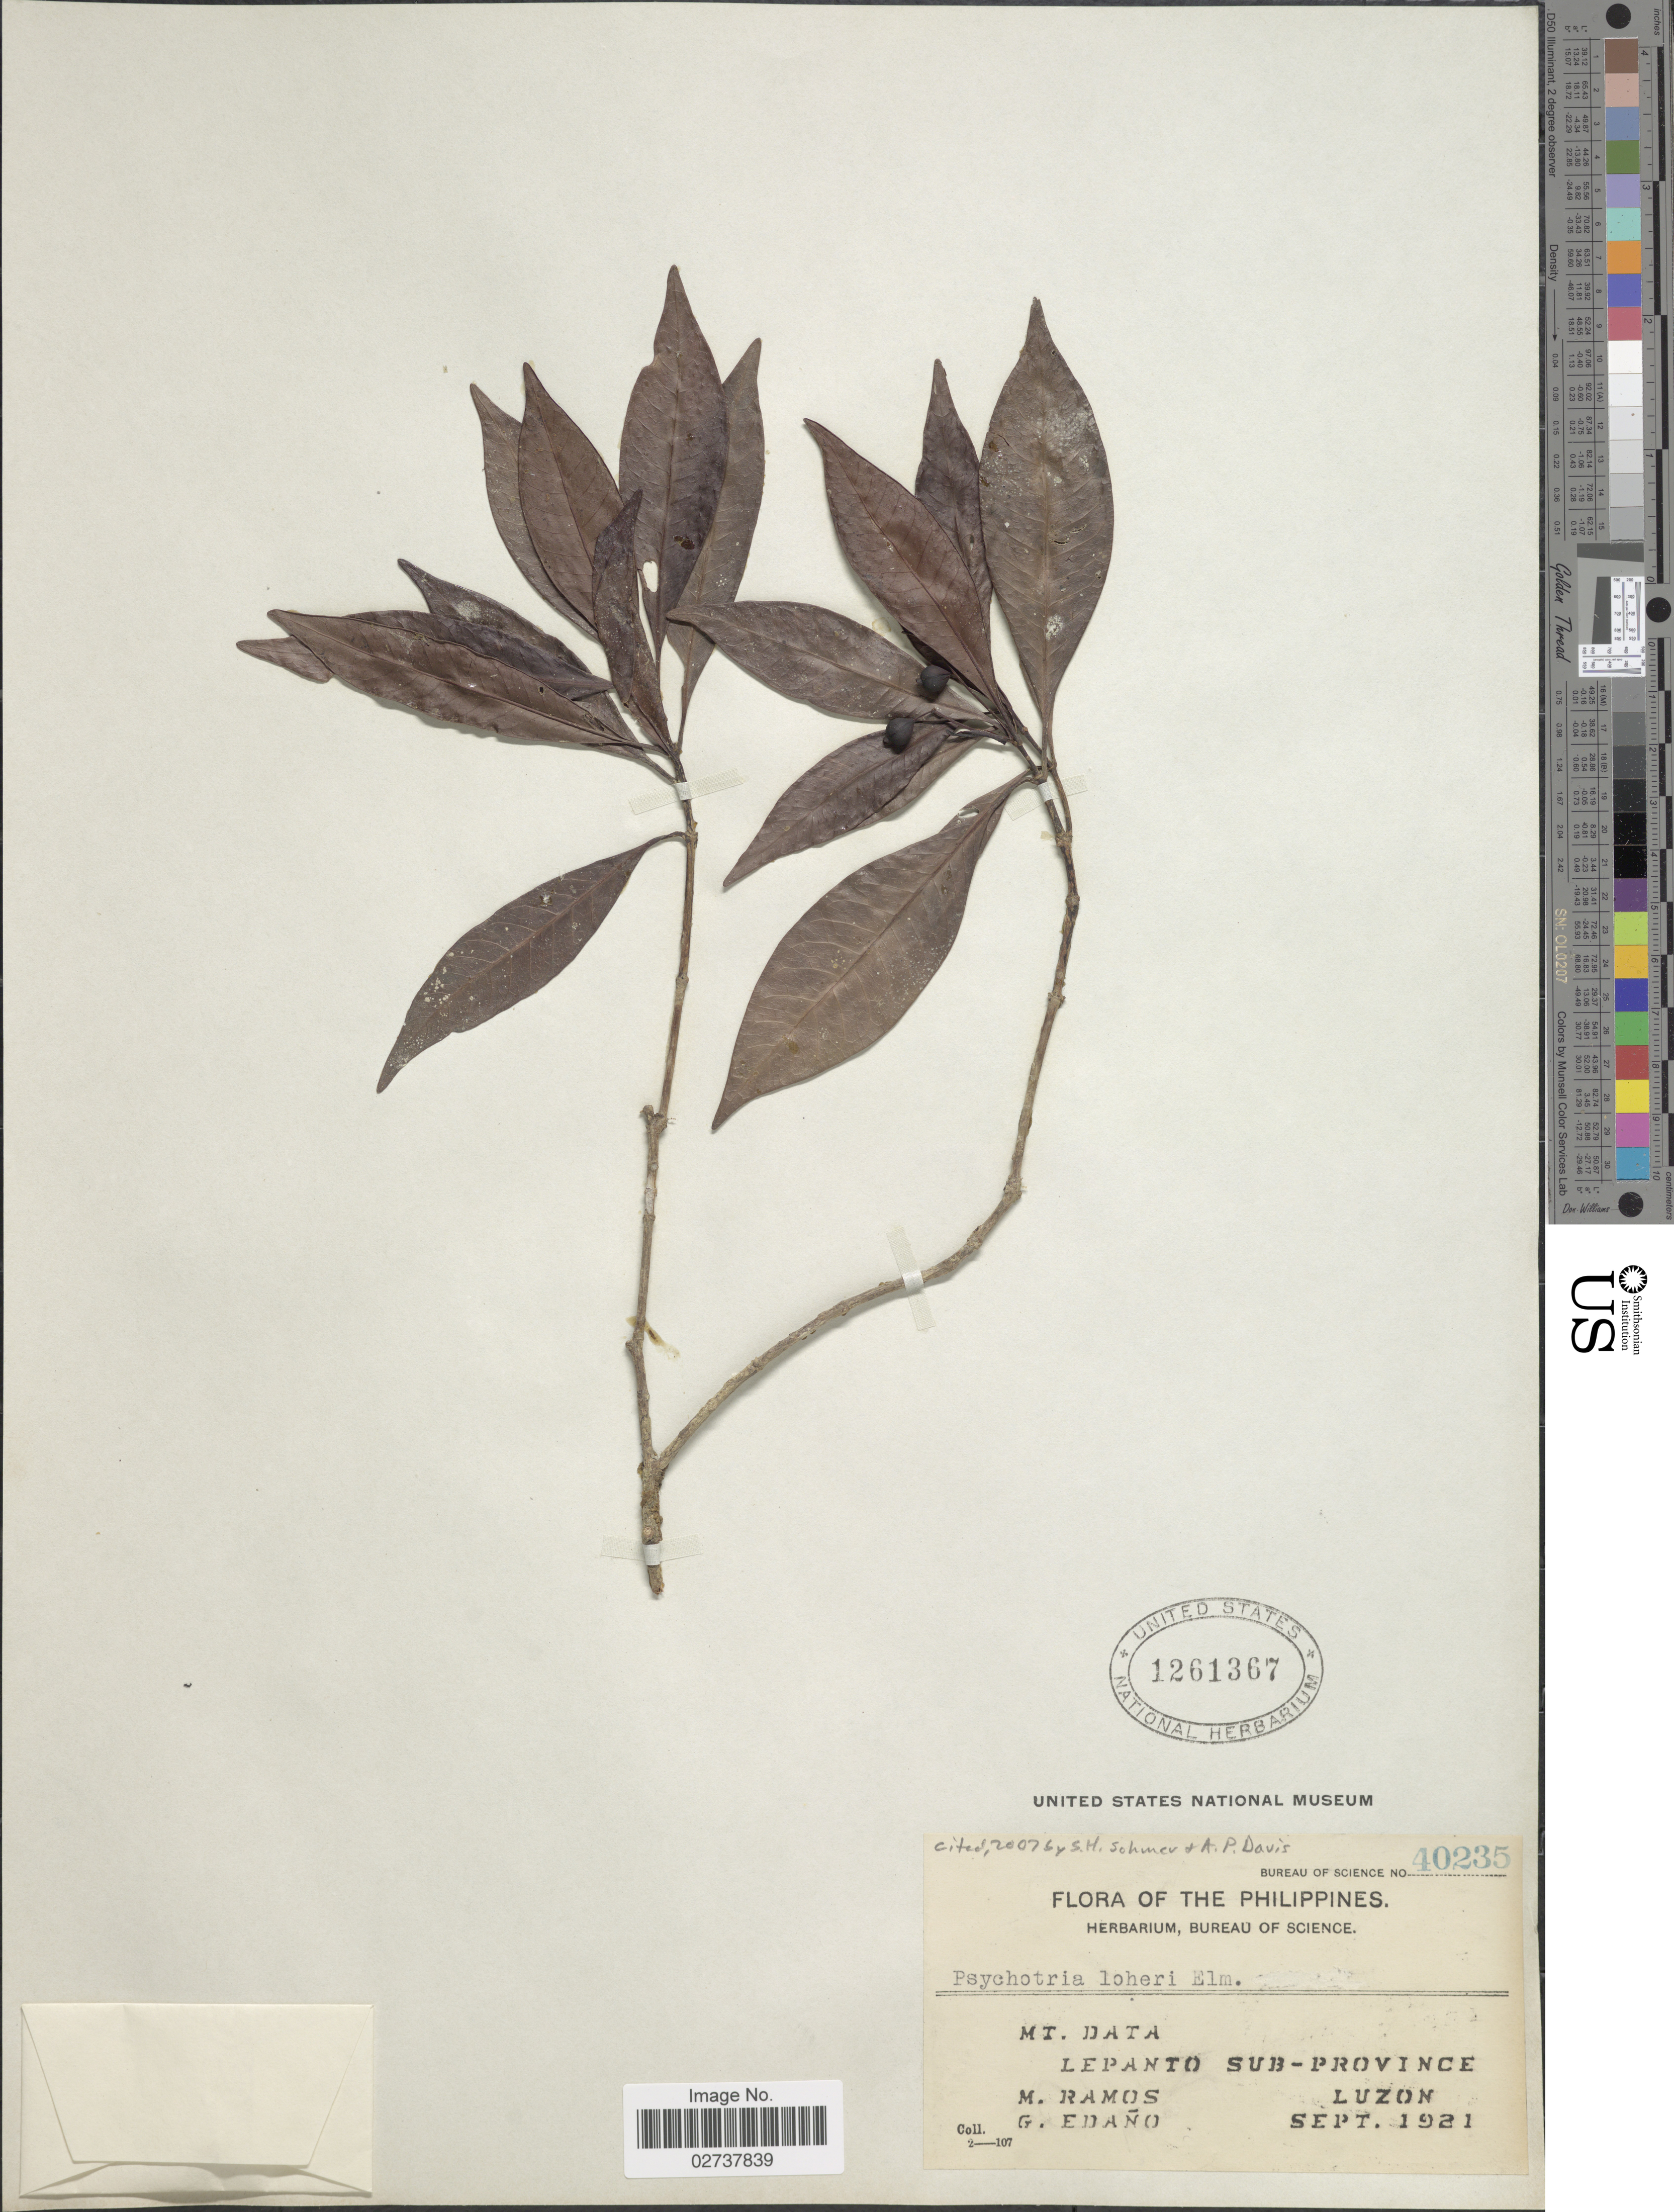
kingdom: Plantae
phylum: Tracheophyta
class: Magnoliopsida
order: Gentianales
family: Rubiaceae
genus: Psychotria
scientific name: Psychotria loheri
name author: Elmer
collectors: M. Ramos & G. Edaño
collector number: Bureau of Science 40235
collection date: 1921-09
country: Philippines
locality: Mt. Data Lepanto Sub-province Luzon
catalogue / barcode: US 1261367